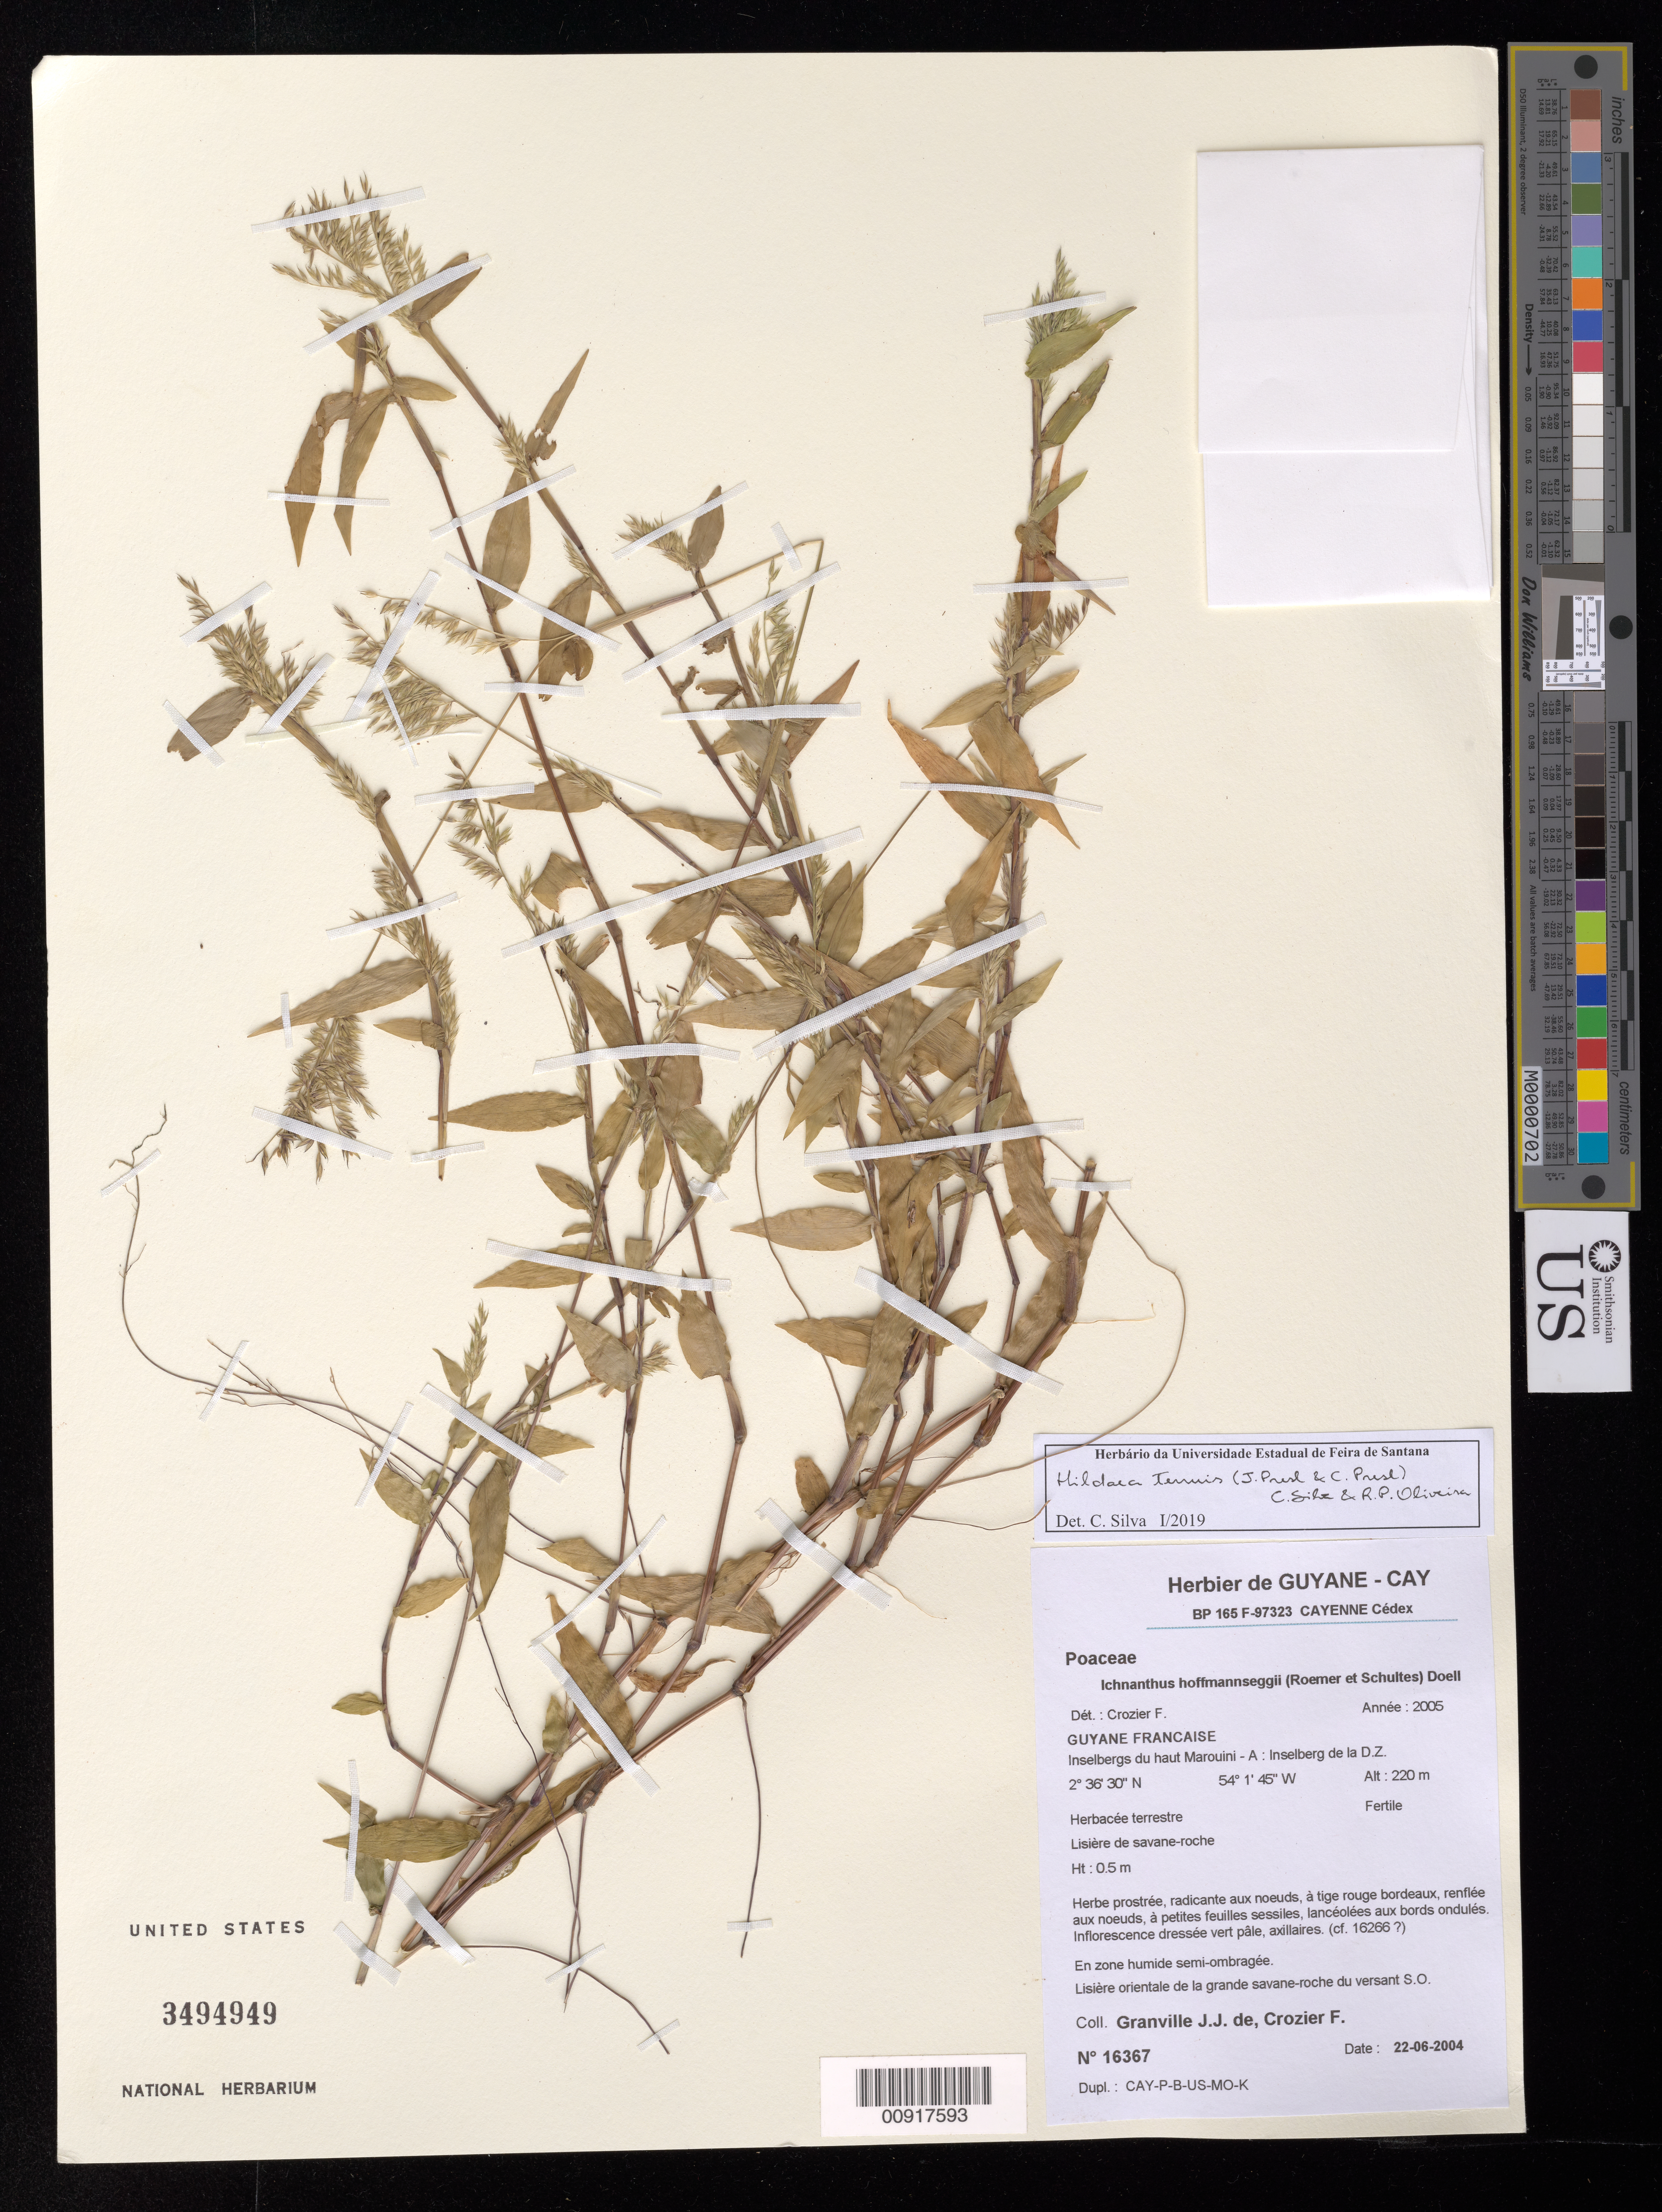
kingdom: Plantae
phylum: Tracheophyta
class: Liliopsida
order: Poales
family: Poaceae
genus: Hildaea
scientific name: Hildaea tenuis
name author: (J. Presl & C. Presl) C. Silva & R.P. Oliveira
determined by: Silva, C.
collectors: J.-J. de Granville & F. Crozier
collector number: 16367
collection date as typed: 22-Jun-04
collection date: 2004-06-22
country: French Guiana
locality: Haut Marouini-A; Inselberg de la D.Z.; lisiere orientale de la grande savane-roche sur versant SO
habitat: Lisiere de savane-roche; en zone humide semi-ombragee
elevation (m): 220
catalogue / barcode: US 3494949